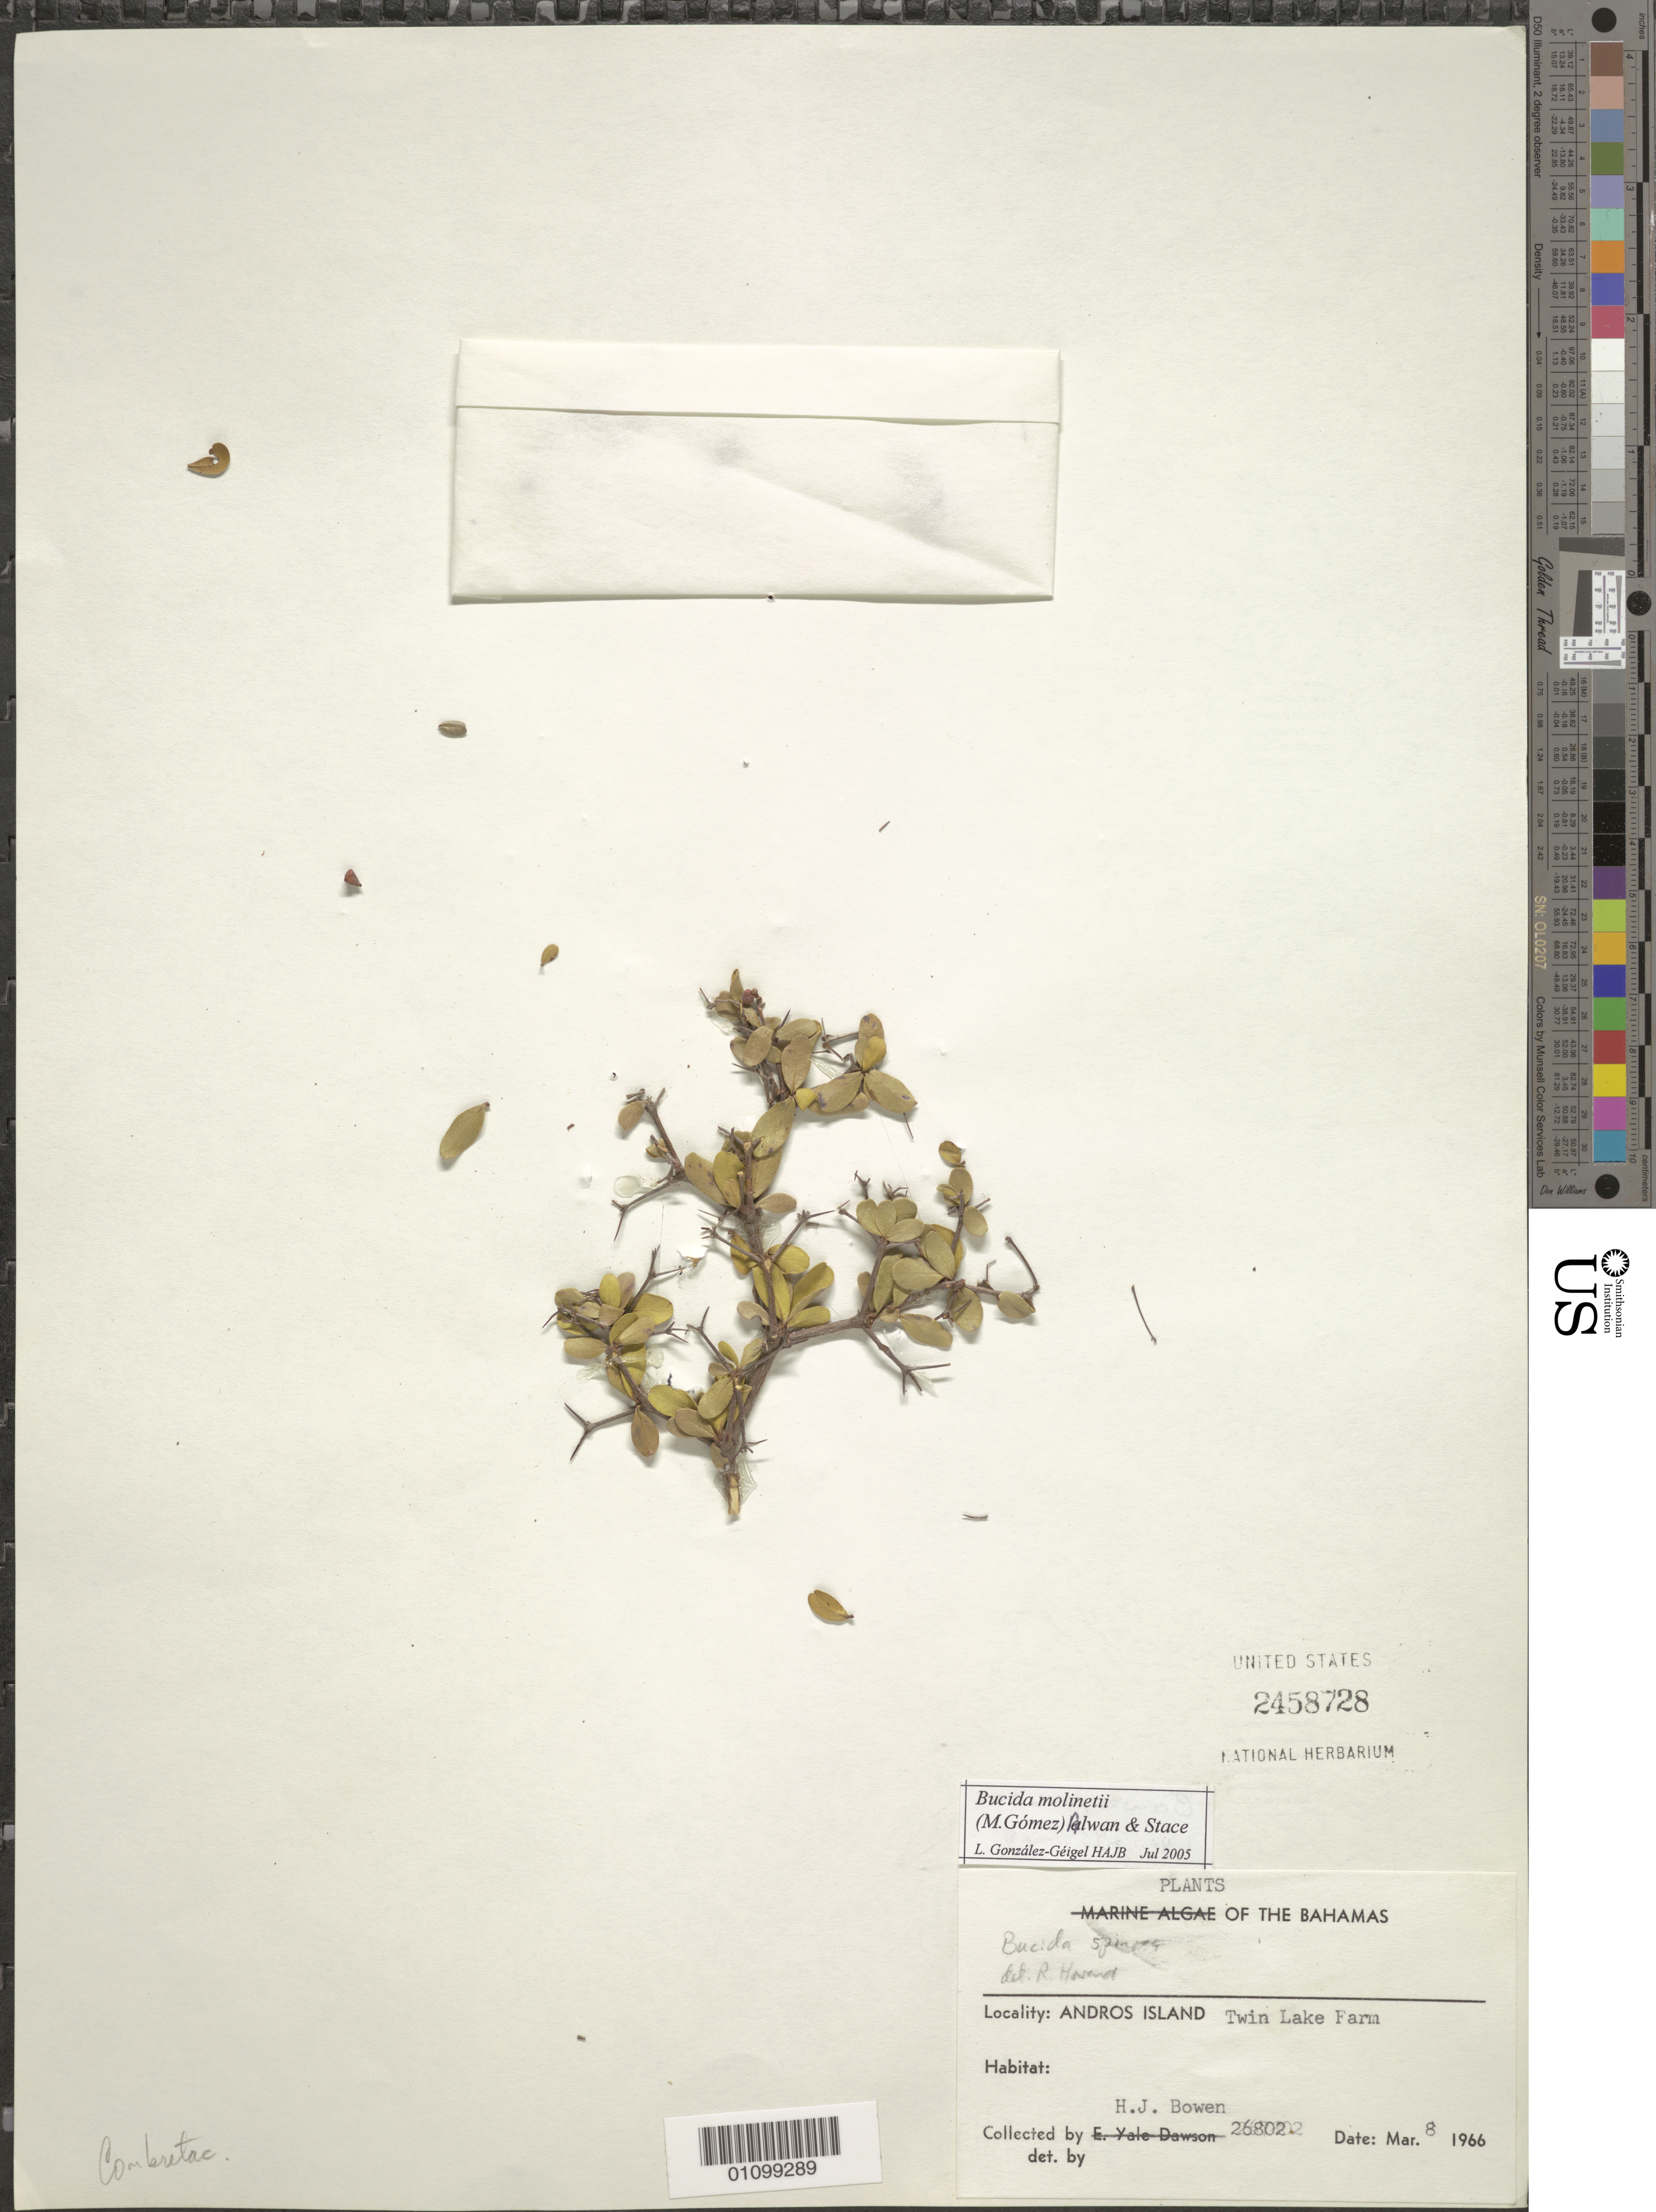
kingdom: Plantae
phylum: Tracheophyta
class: Magnoliopsida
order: Myrtales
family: Combretaceae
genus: Terminalia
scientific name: Terminalia molinetii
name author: M. Gómez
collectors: H. Bowen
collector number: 26802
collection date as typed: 08 Mar 1966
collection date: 1966-03-08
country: Bahamas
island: Andros I.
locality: Twin Lake Farm.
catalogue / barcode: US 2458728